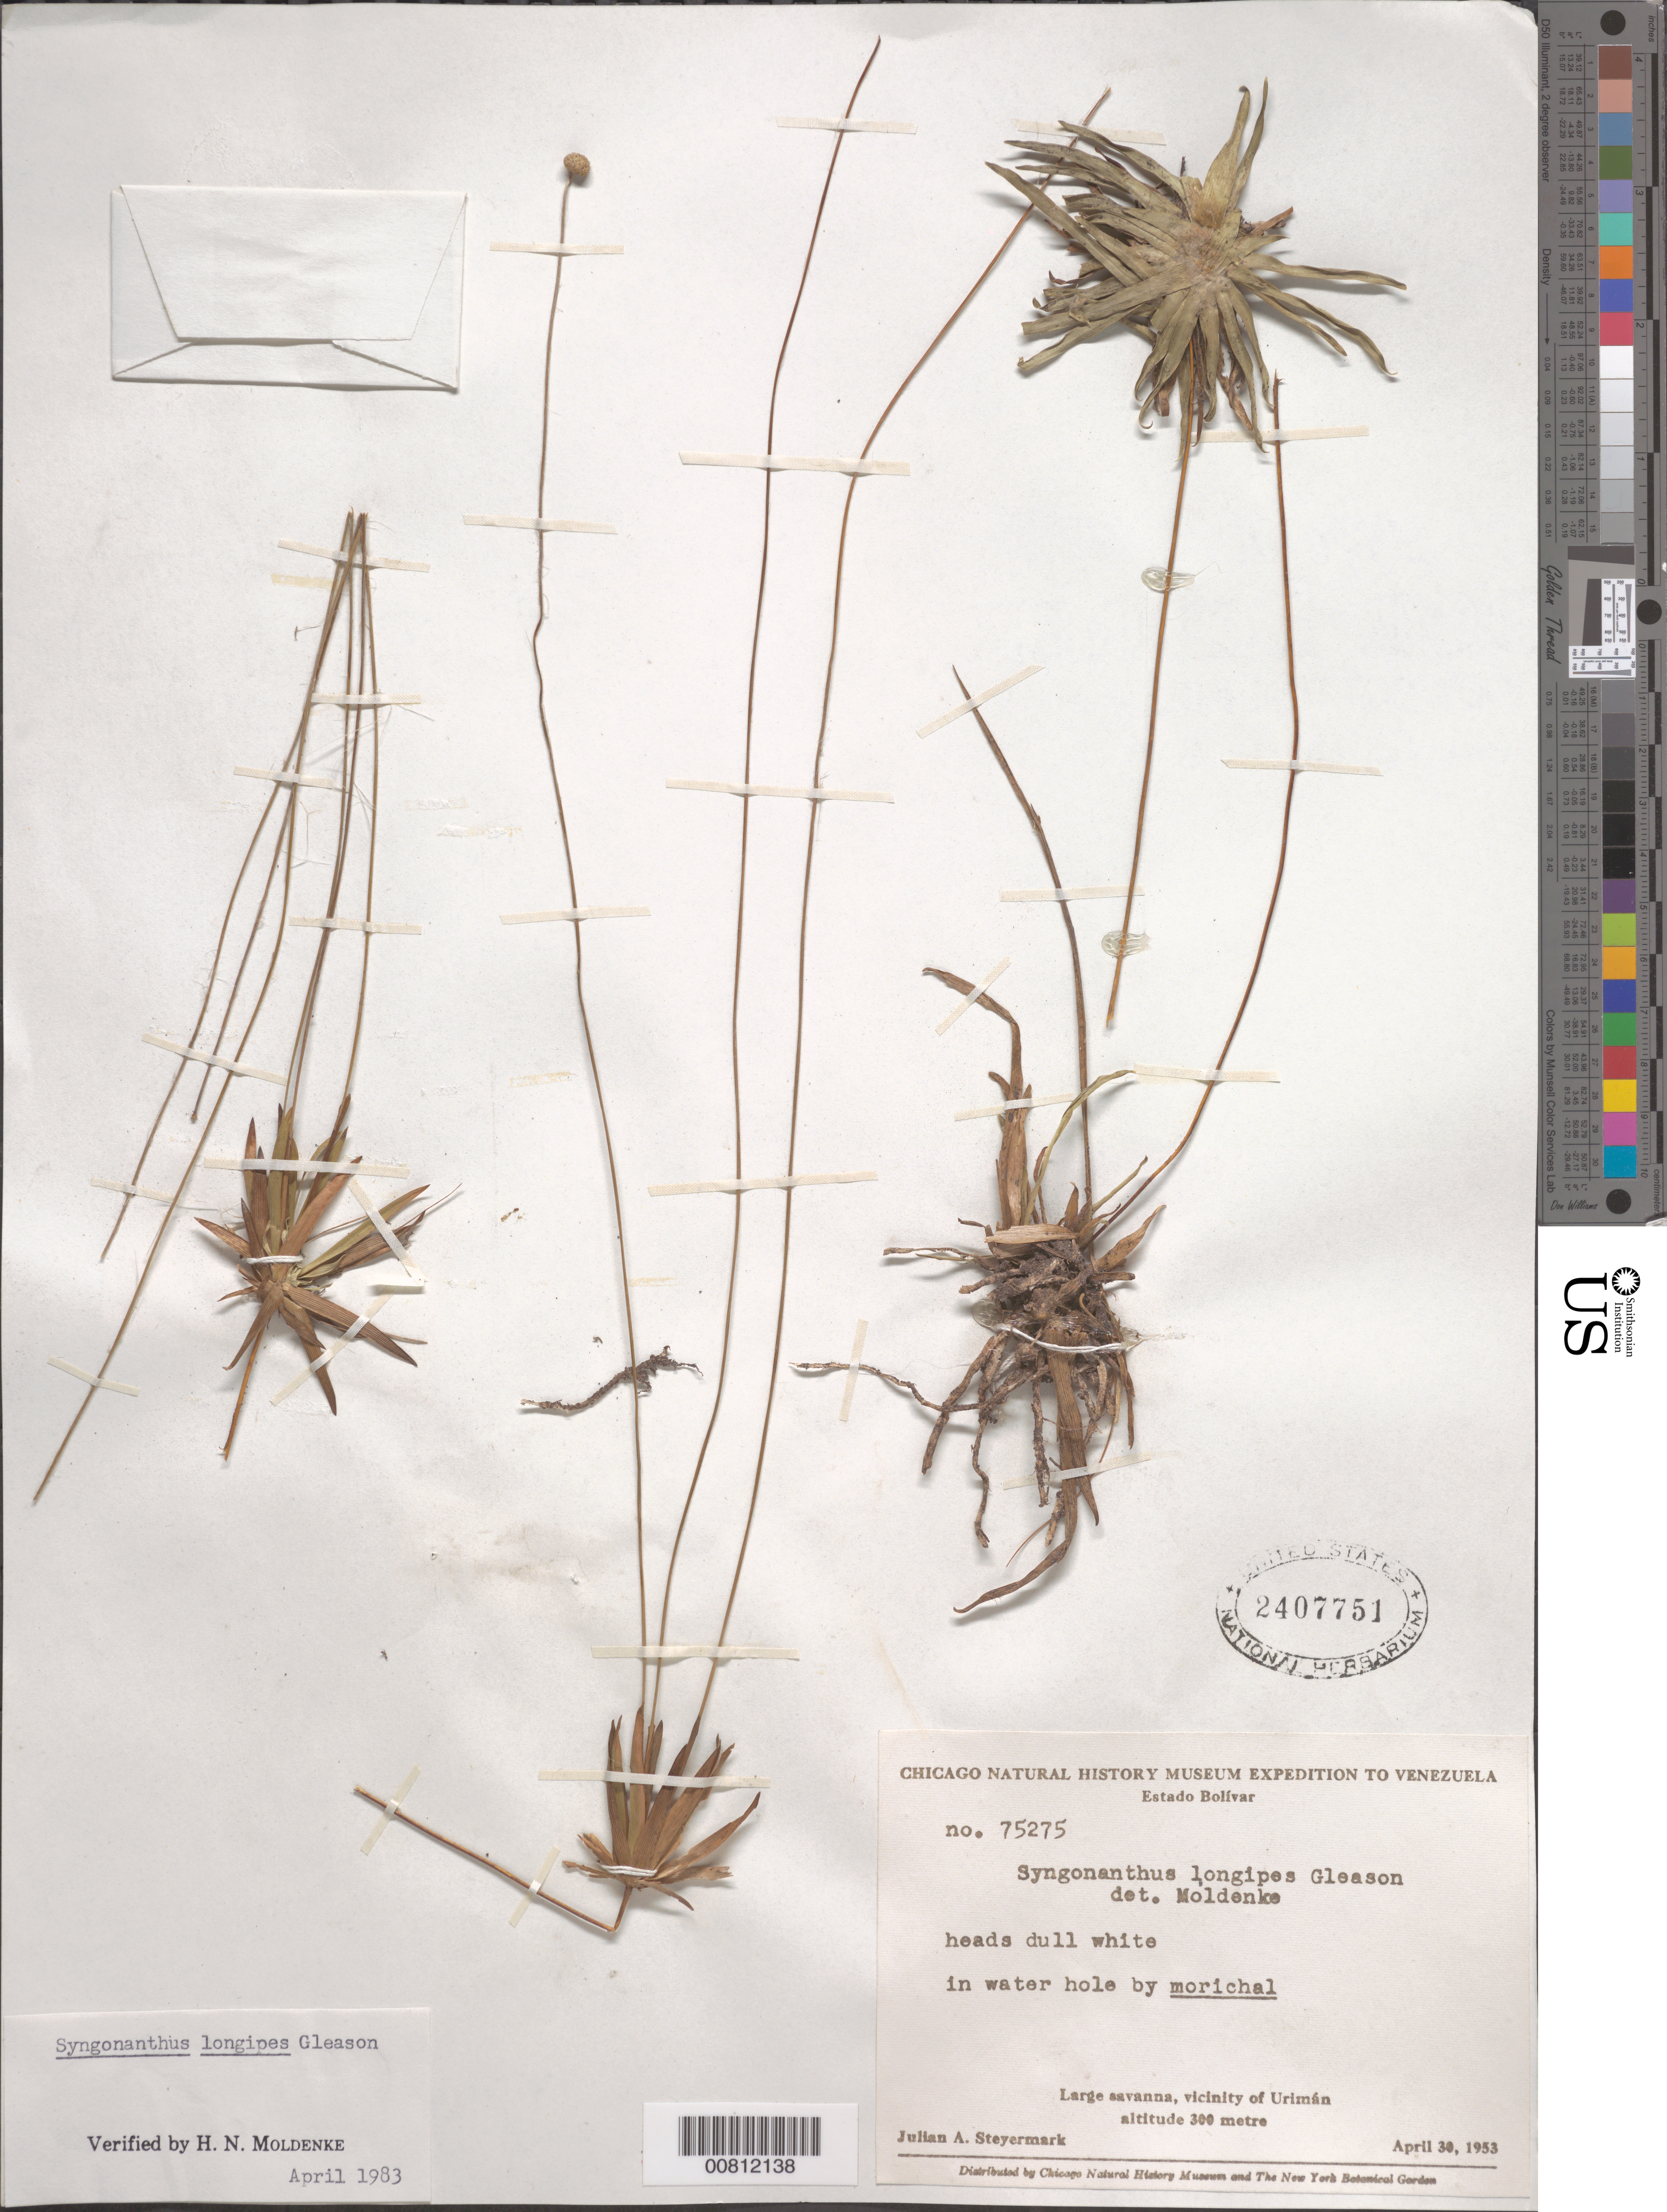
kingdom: Plantae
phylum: Tracheophyta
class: Liliopsida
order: Poales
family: Eriocaulaceae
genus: Syngonanthus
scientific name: Syngonanthus longipes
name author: Gleason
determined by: Moldenke, H. N.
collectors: J. Steyermark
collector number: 75275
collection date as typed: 30-Apr-53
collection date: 1953-04-30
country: Venezuela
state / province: Bolívar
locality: Urimán, vicinity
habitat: Large savanna; in waterhole by morichal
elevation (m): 300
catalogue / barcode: US 2407751